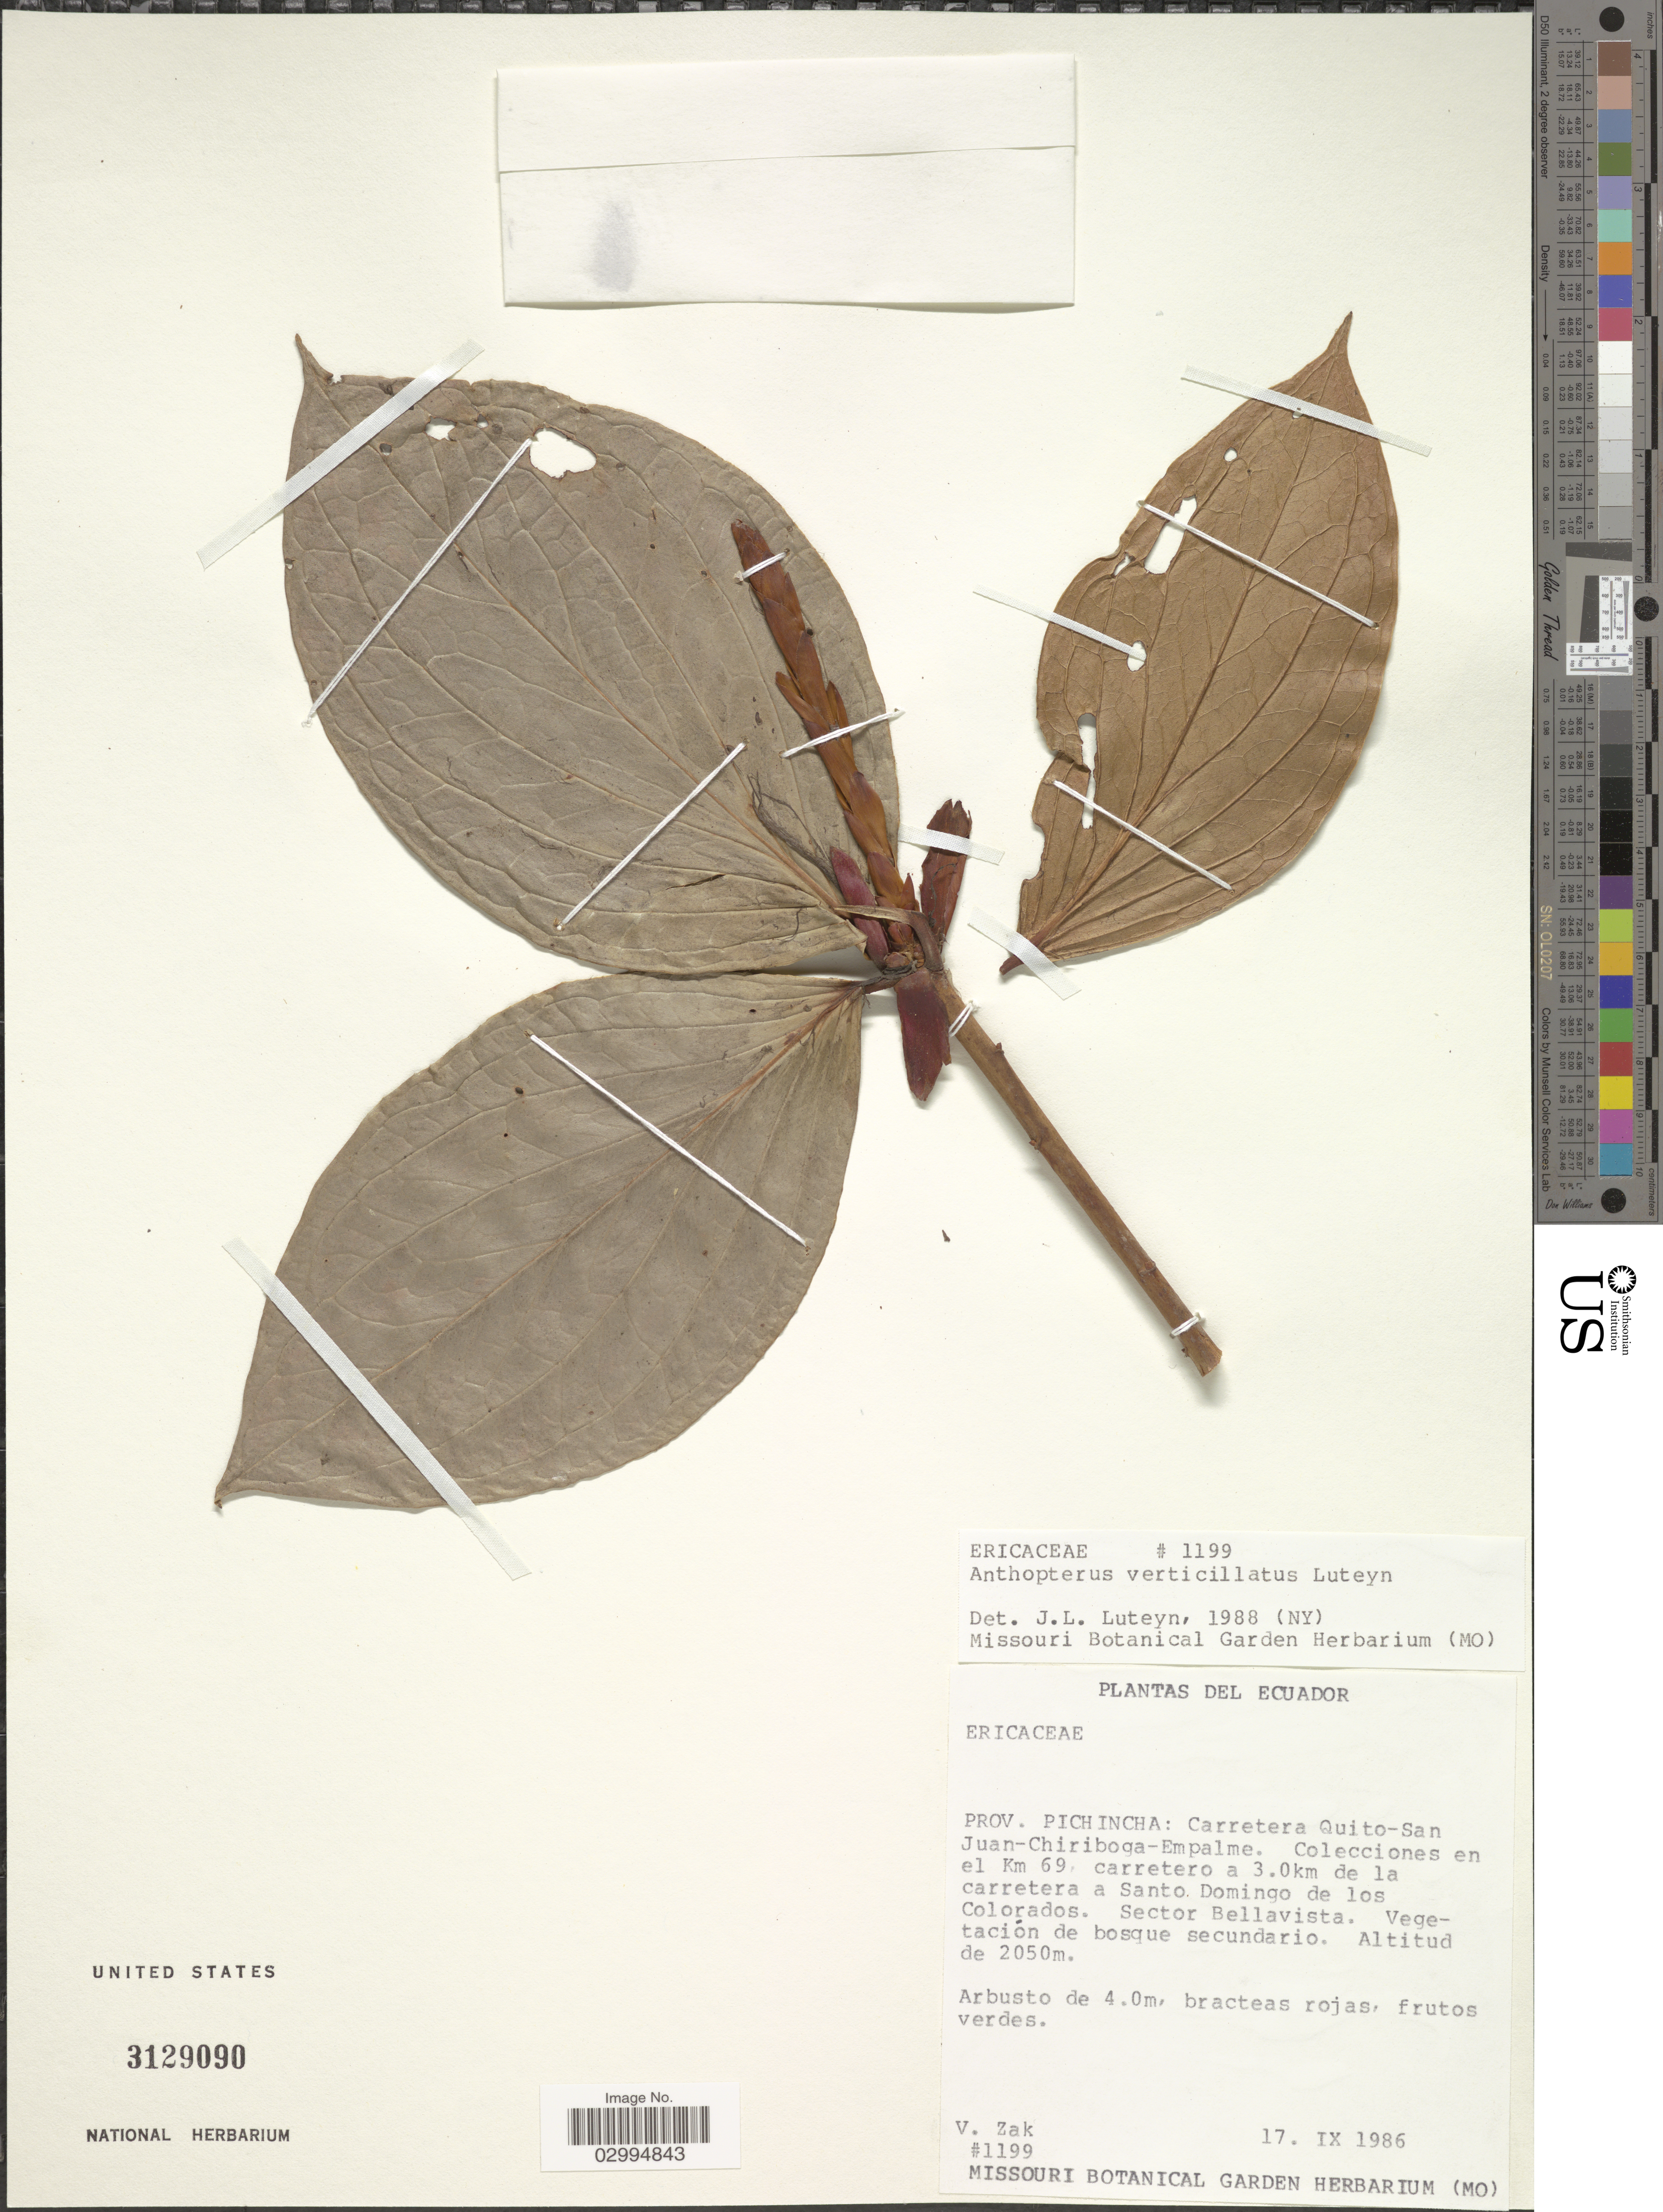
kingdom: Plantae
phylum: Tracheophyta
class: Magnoliopsida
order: Ericales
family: Ericaceae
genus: Anthopterus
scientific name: Anthopterus verticillatus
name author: Luteyn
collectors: V. Zak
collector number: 1199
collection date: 1986-09-17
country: Ecuador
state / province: Pichincha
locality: Carretera Quito-San Juan-Chiriboga-Empalme. Colecciones en el Km 69, carretera a 3.0km de la carretera a Santo Domingo de los Colorados. Sector Bellavista.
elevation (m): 2050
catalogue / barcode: US 3129090